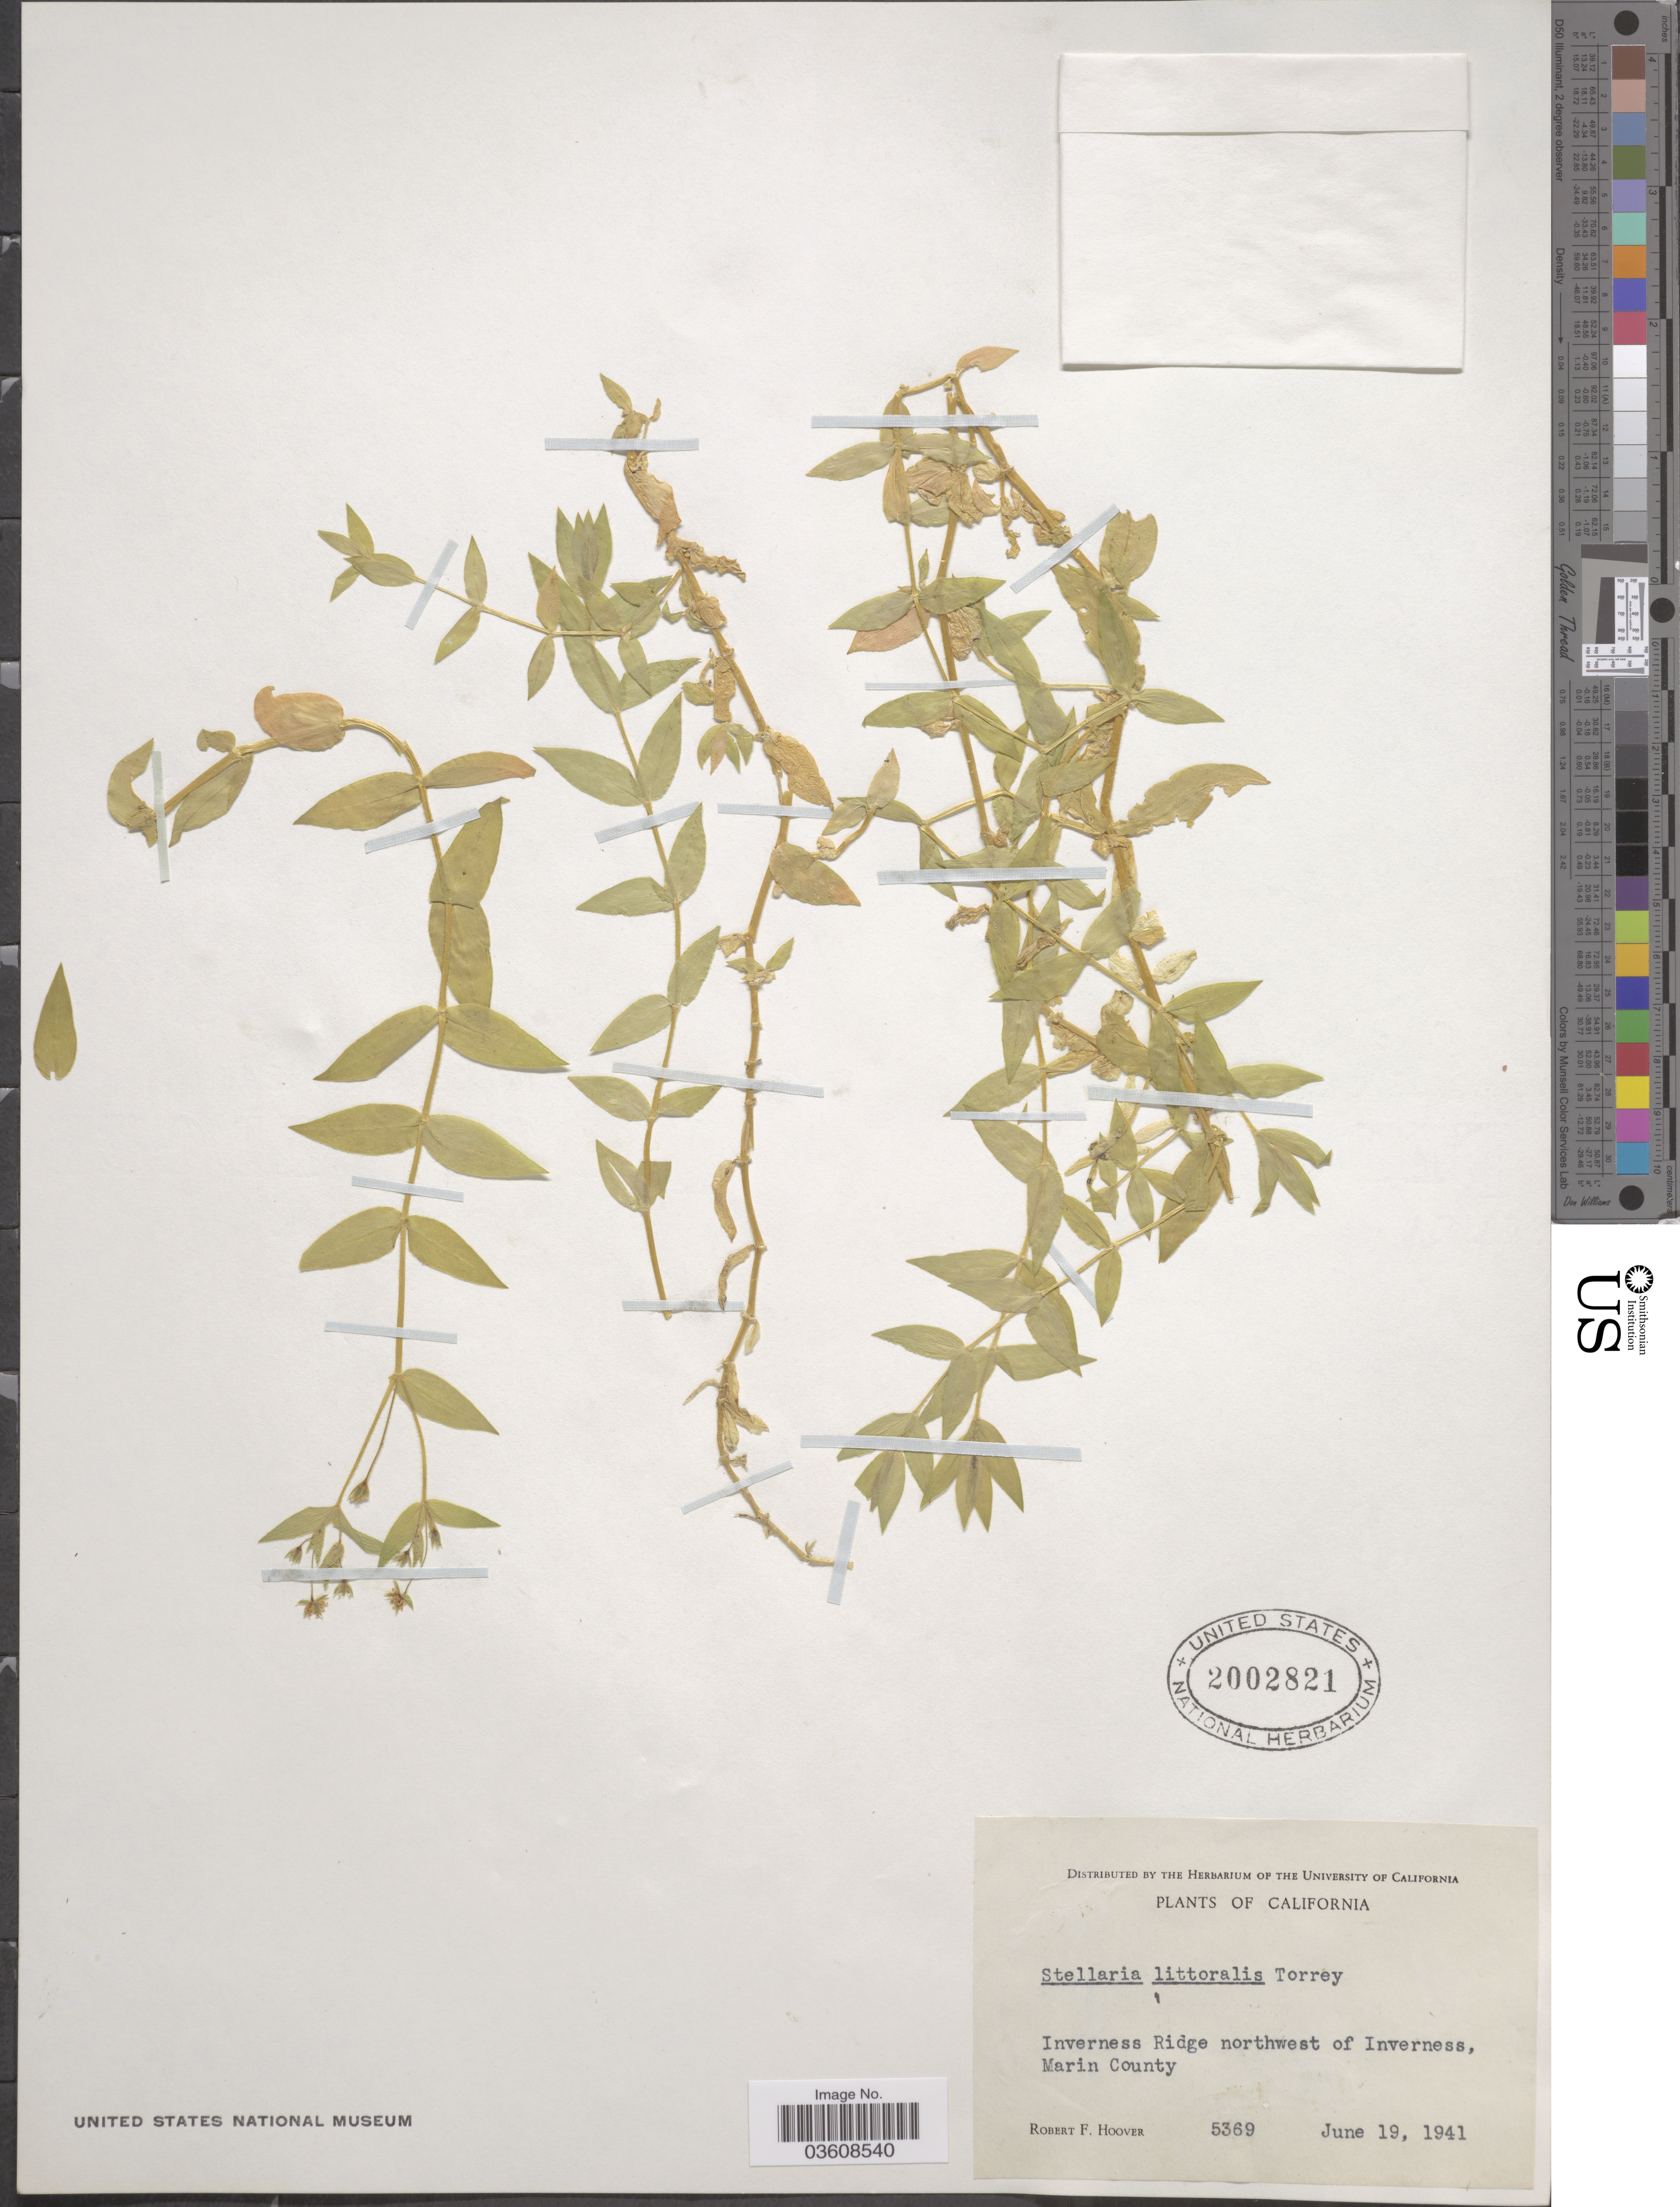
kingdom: Plantae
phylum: Tracheophyta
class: Magnoliopsida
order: Caryophyllales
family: Caryophyllaceae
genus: Stellaria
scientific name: Stellaria littoralis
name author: Torr.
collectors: R. F. Hoover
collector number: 5369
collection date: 1941-06-19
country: United States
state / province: California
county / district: Marin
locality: Inverness Ridge northwest of Inverness, Marin County.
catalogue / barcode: US 2002821